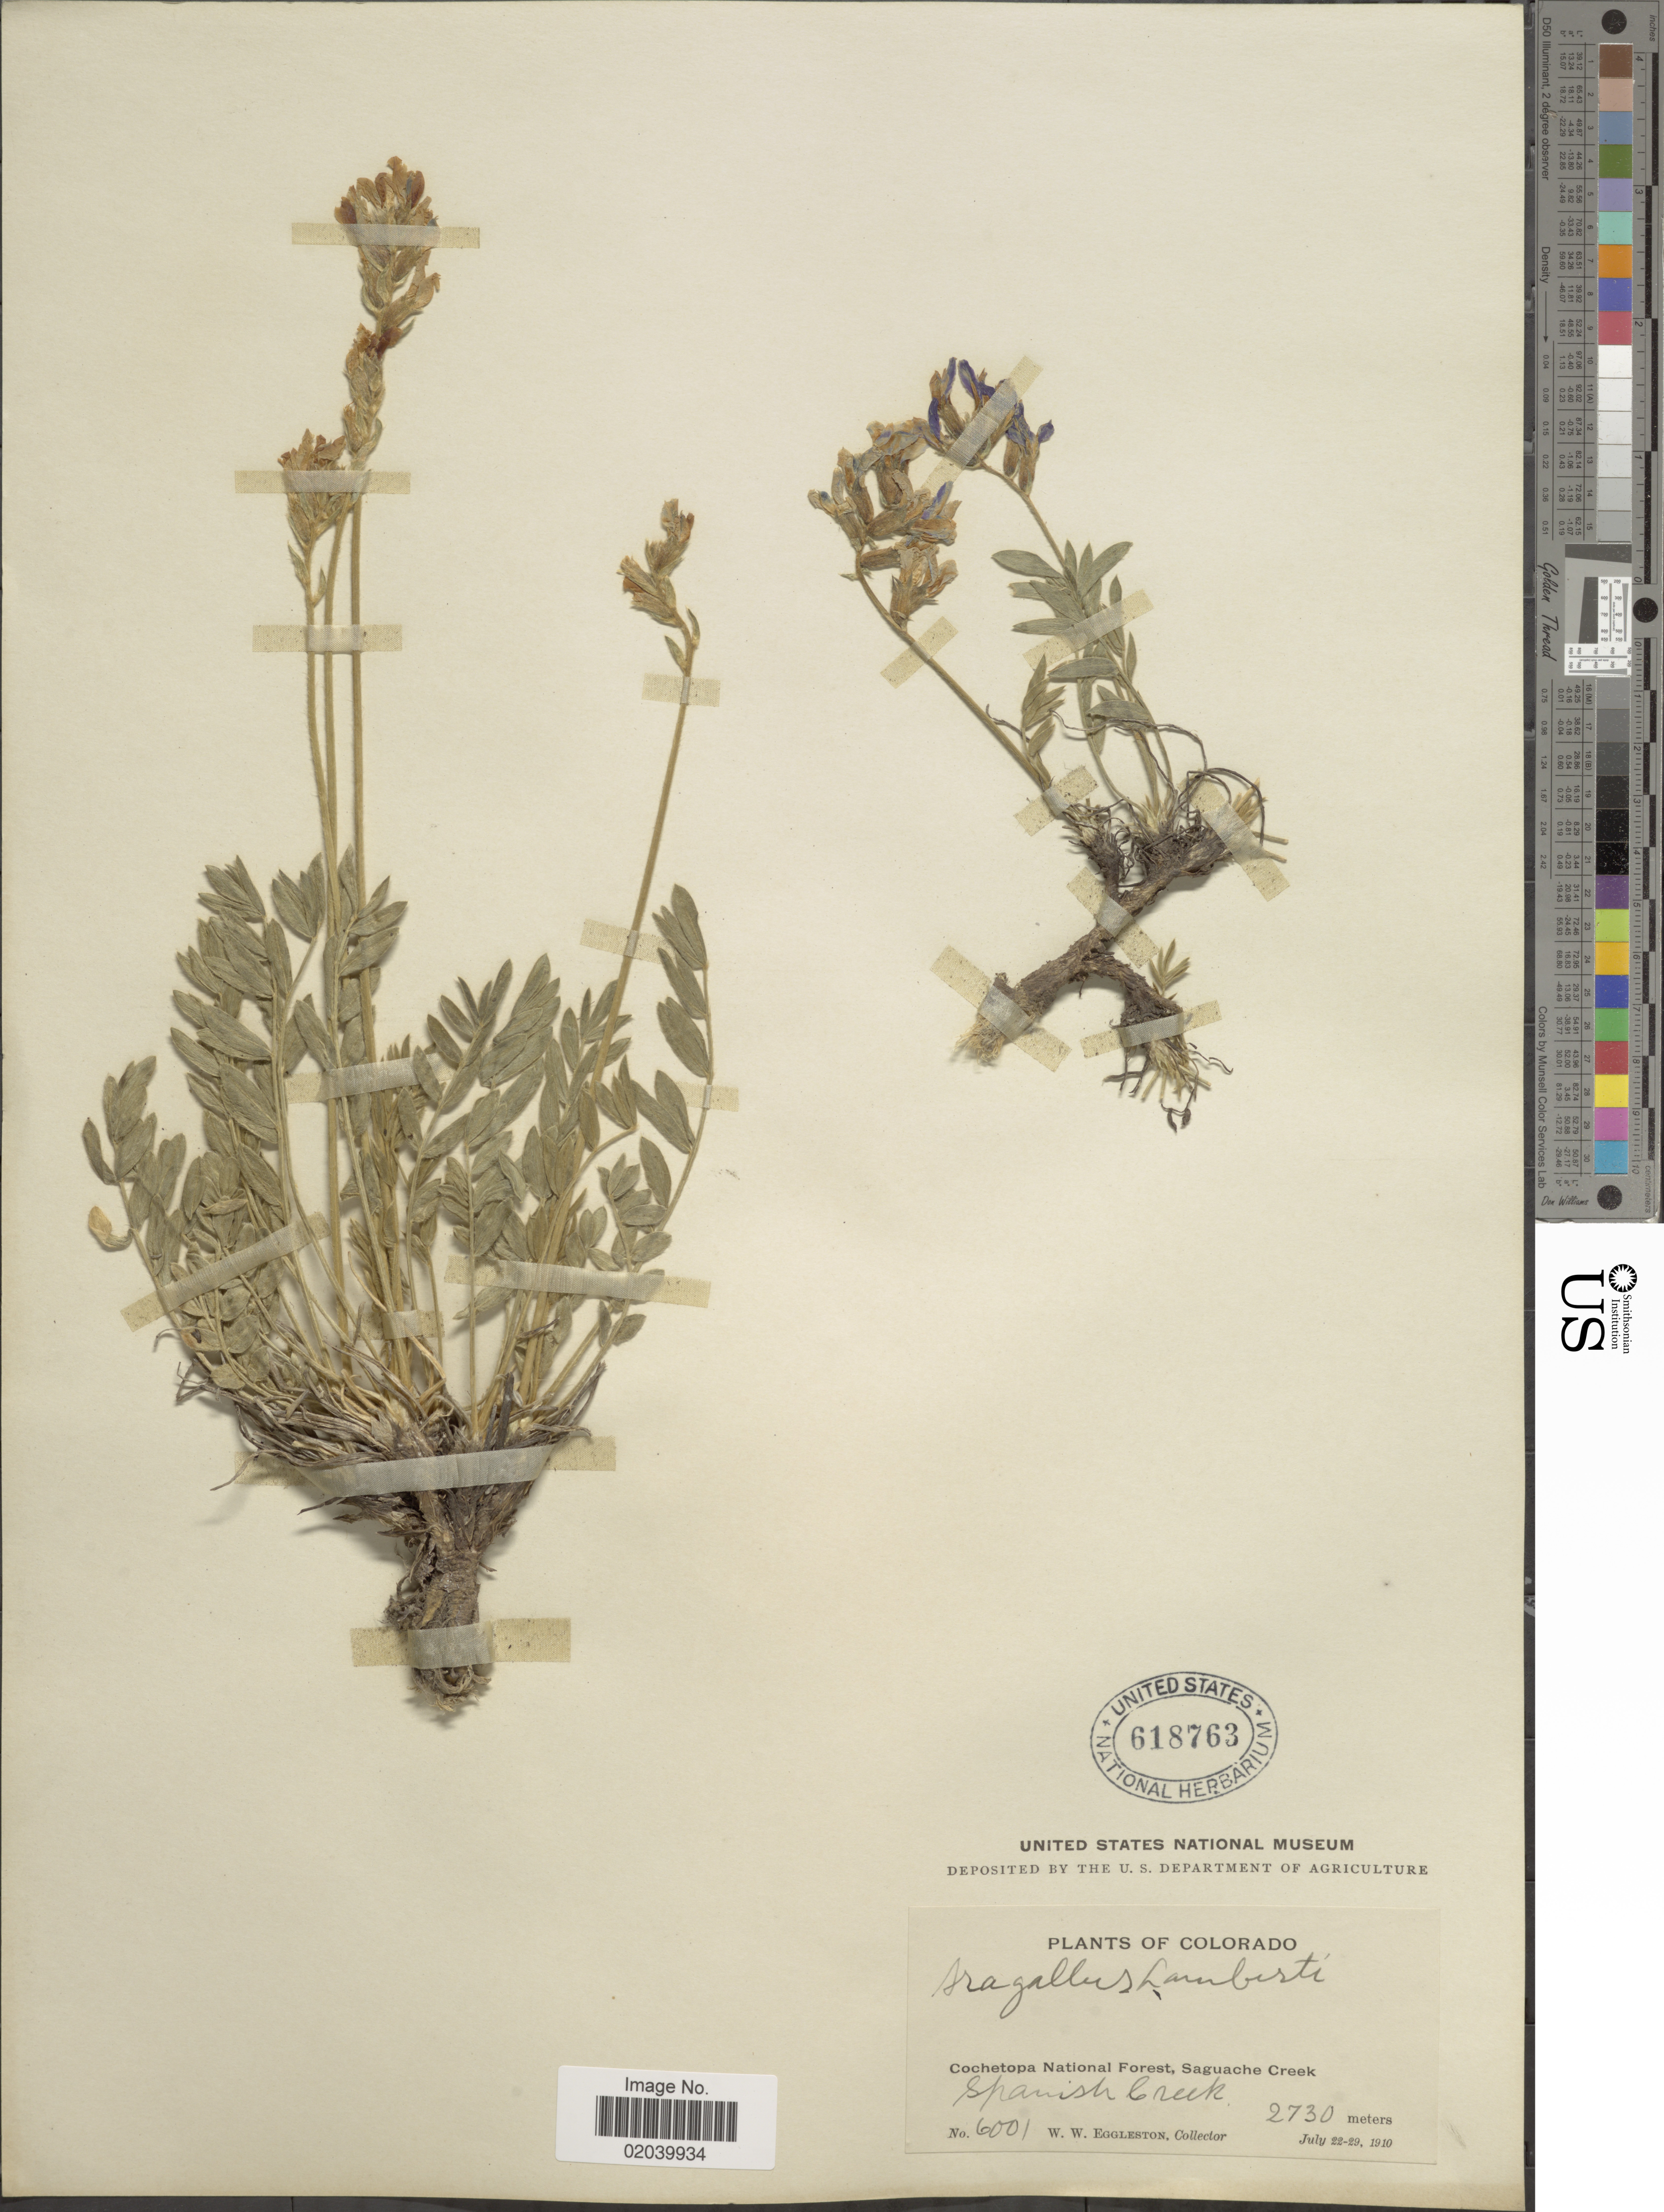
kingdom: Plantae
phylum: Tracheophyta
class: Magnoliopsida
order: Fabales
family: Fabaceae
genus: Oxytropis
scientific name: Oxytropis lambertii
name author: Pursh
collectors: W. W. Eggleston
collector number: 6001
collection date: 1910-07-22/1910-07-29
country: United States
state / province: Colorado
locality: Cochetopa National Forest, Saguache Creek, Spanish Creek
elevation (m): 2730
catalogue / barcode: US 618763